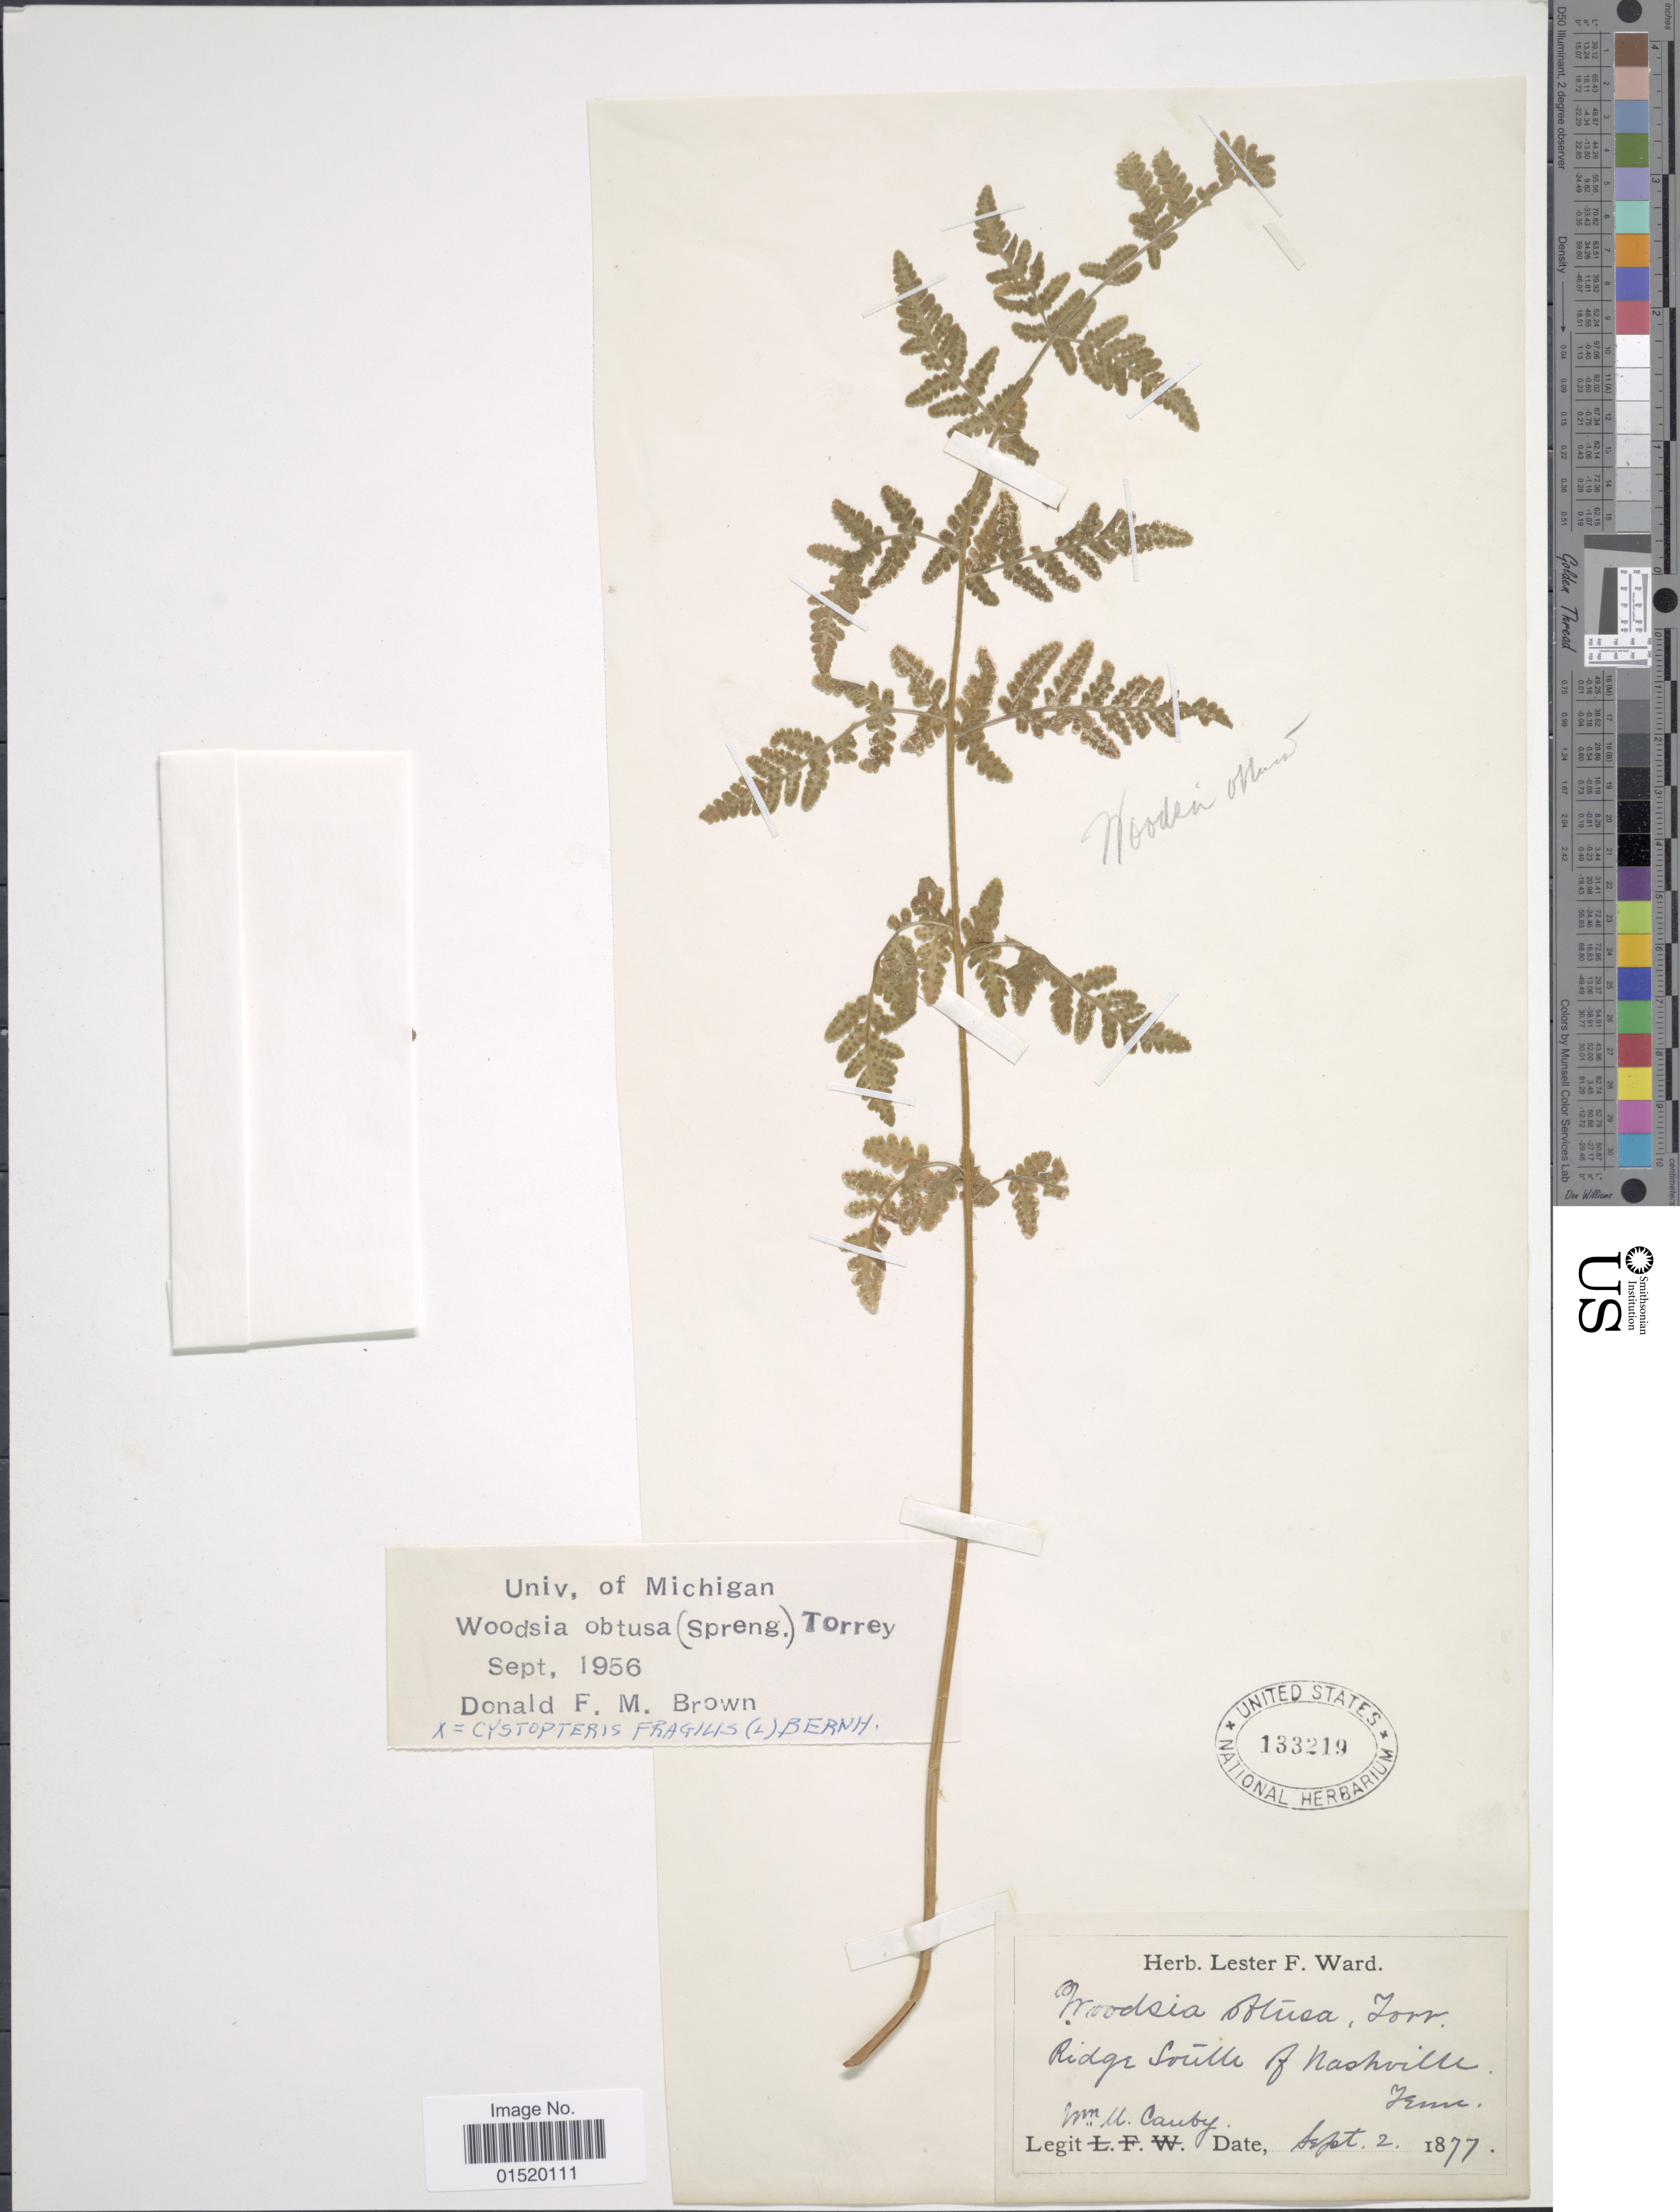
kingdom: Plantae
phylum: Tracheophyta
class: Polypodiopsida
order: Polypodiales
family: Woodsiaceae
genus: Woodsia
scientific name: Woodsia obtusa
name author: (Spreng.) Torr.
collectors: W. M. Canby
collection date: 1877-09-02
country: United States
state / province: Tennessee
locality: Ridge South of Nashville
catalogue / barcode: US 133219